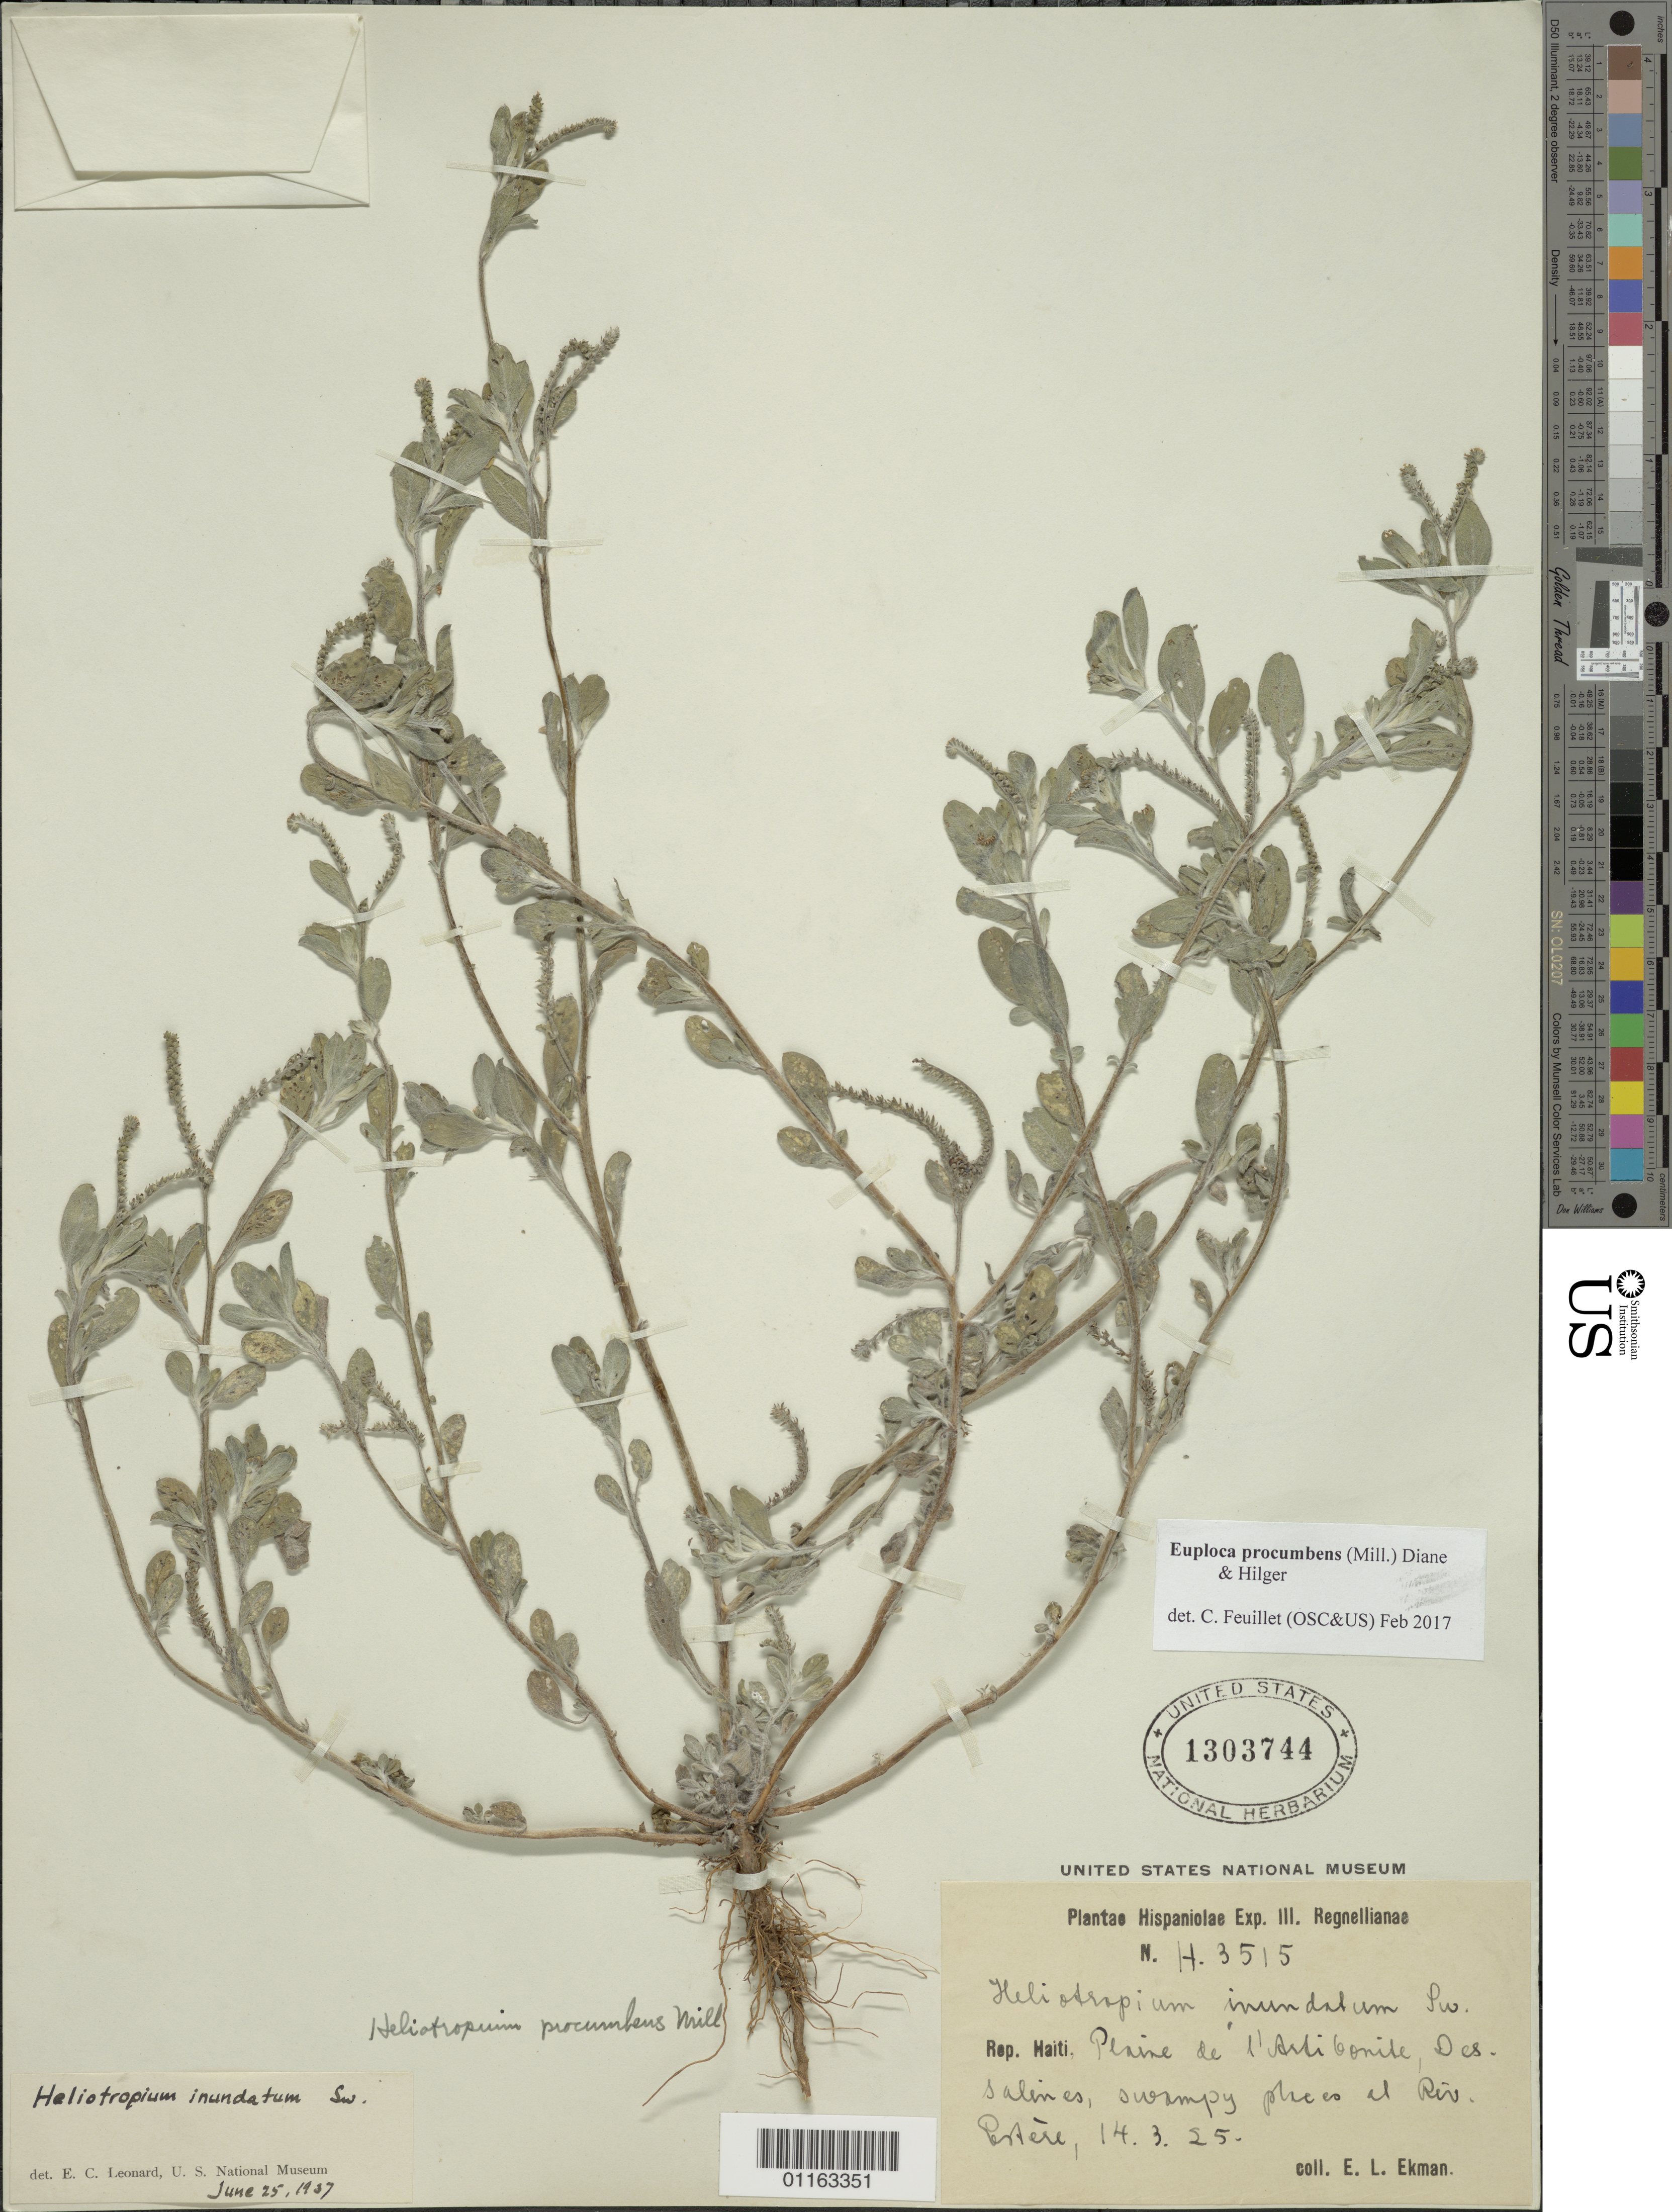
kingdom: Plantae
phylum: Tracheophyta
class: Magnoliopsida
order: Boraginales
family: Heliotropiaceae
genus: Euploca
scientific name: Euploca procumbens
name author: (Mill.) Diane & Hilger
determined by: Feuillet, C.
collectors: E. L. Ekman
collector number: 3515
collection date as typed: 14 Mar 1925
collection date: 1925-03-14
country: Haiti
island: Hispaniola I.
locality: Plaine de l'Arbonite, Riv. Estère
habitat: Swampy places at river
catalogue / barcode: US 1303744